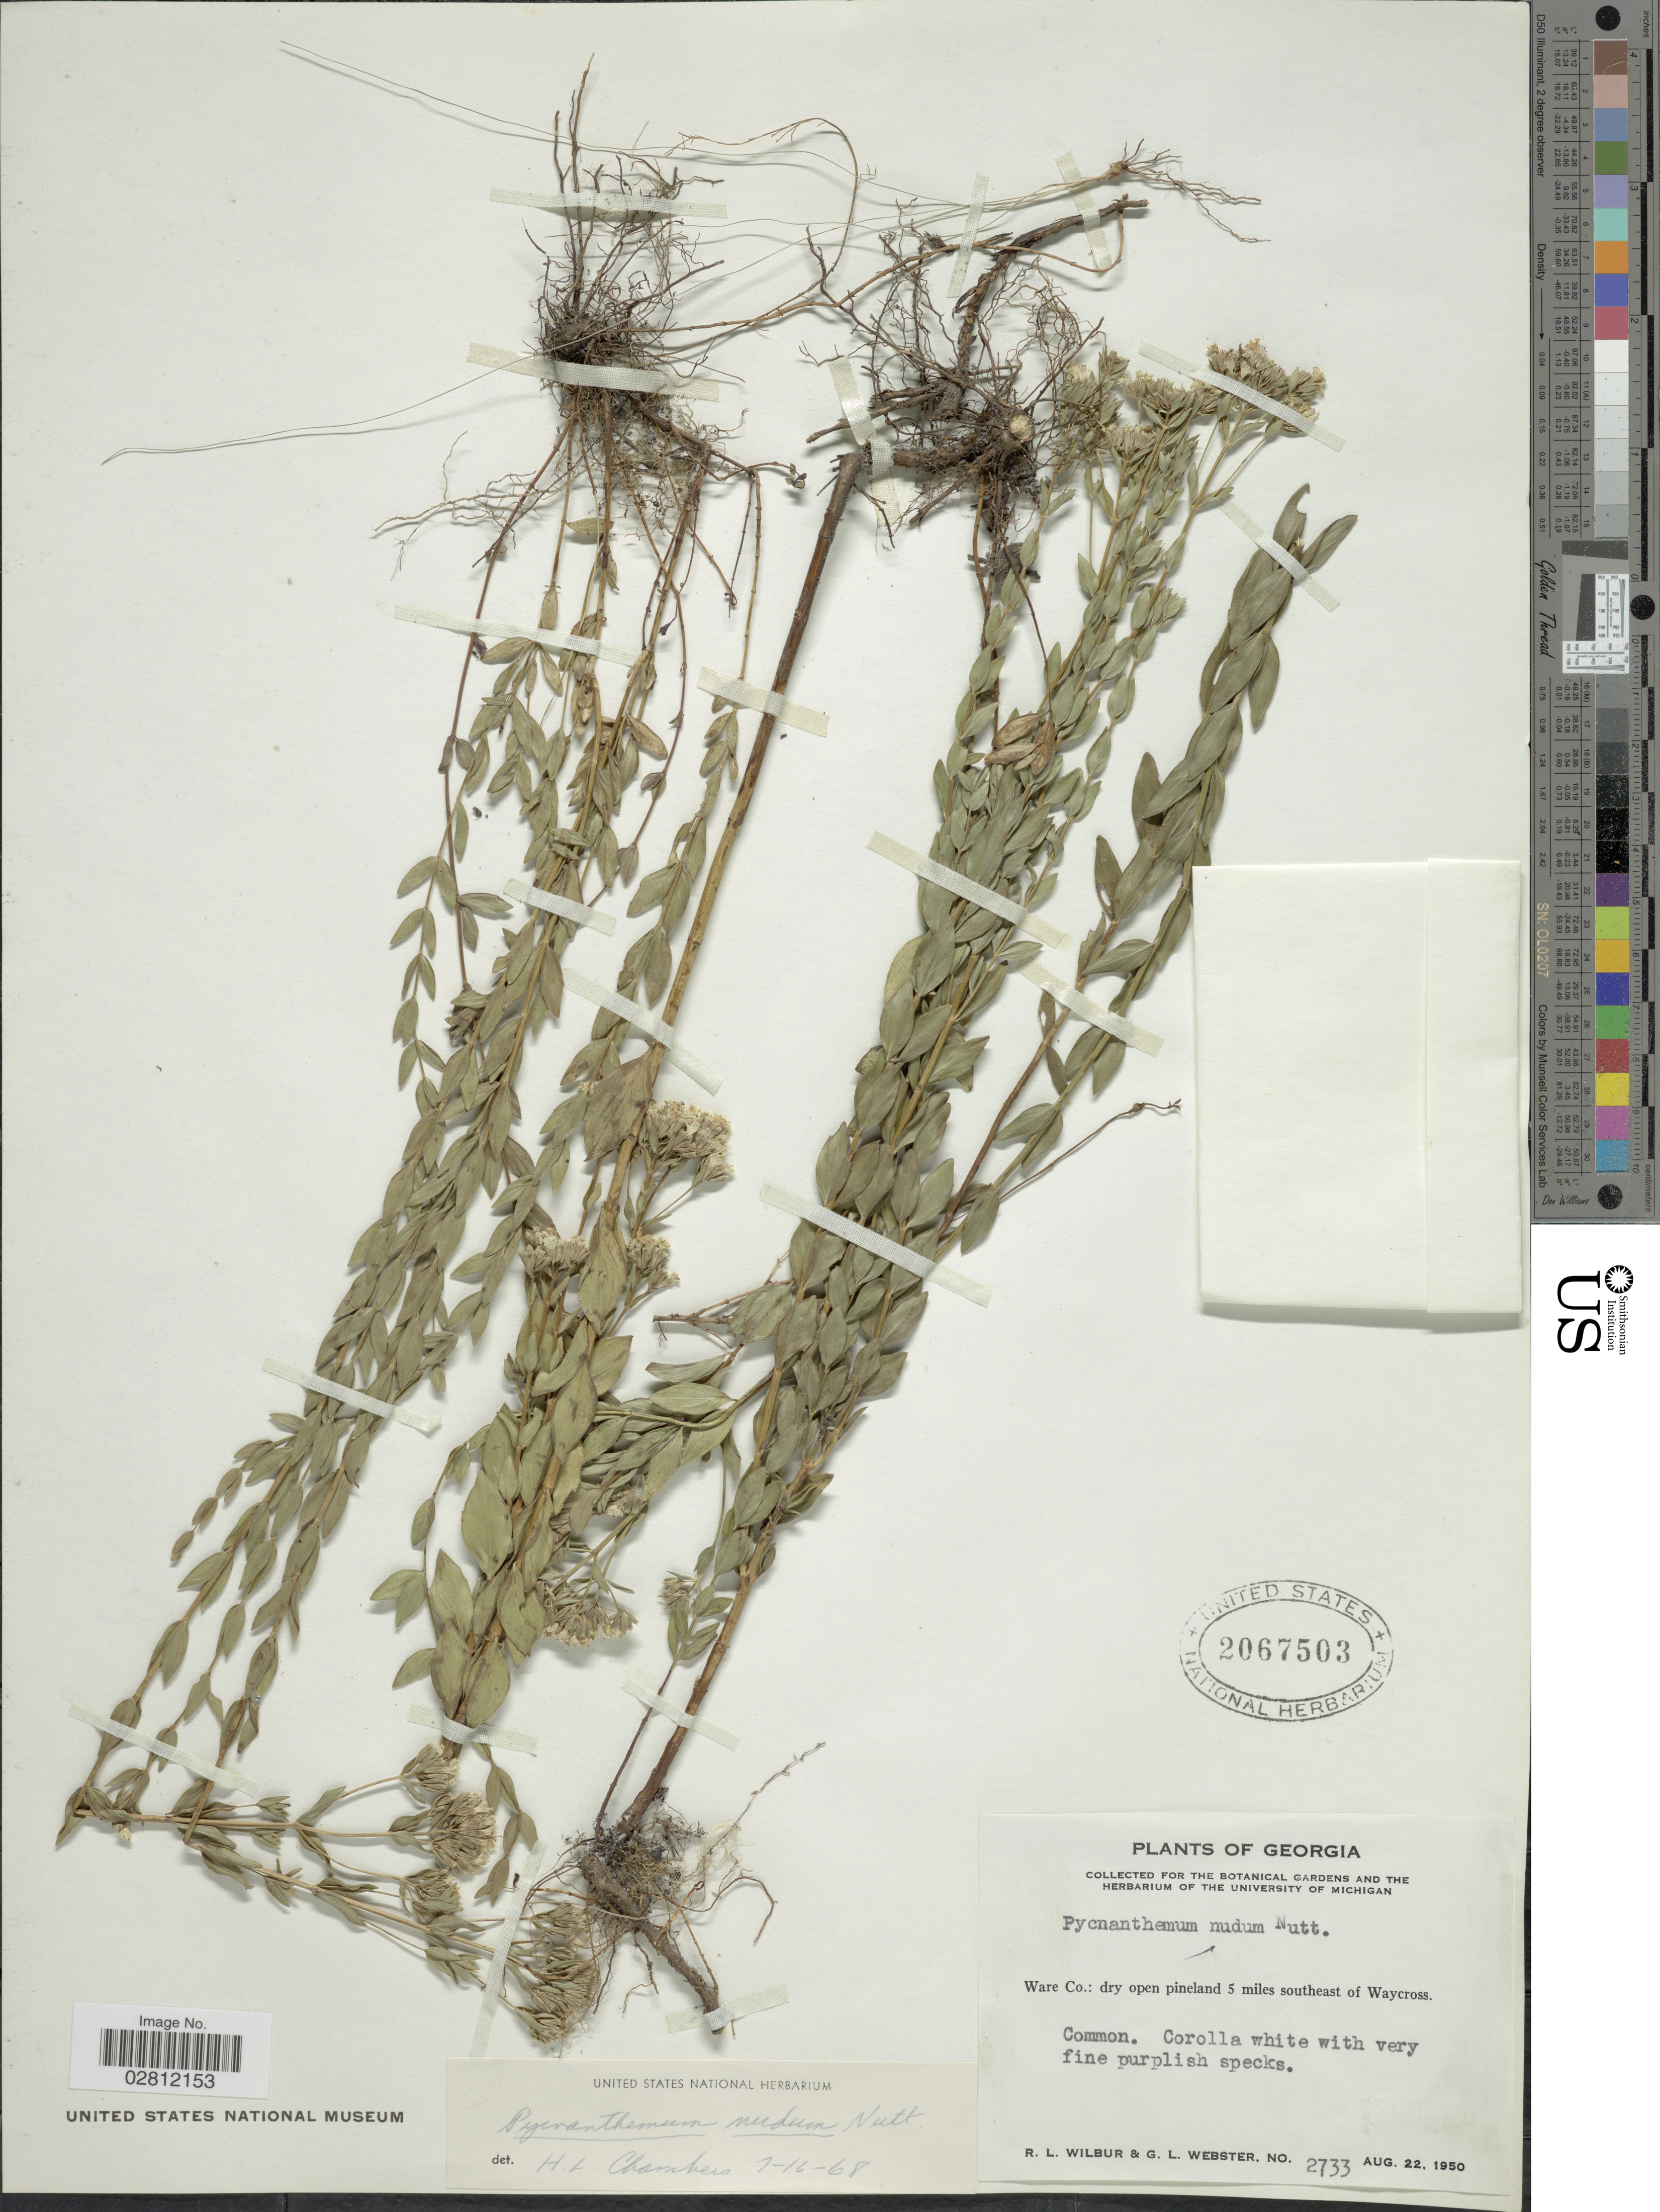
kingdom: Plantae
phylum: Tracheophyta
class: Magnoliopsida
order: Lamiales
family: Lamiaceae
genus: Pycnanthemum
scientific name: Pycnanthemum nudum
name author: Nutt.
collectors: R. L. Wilbur & G. L. Webster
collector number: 2733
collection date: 1950-08-22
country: United States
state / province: Georgia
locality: Ware Co., dry open pineland 5 miles southeast of Waycross.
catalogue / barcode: US 2067503